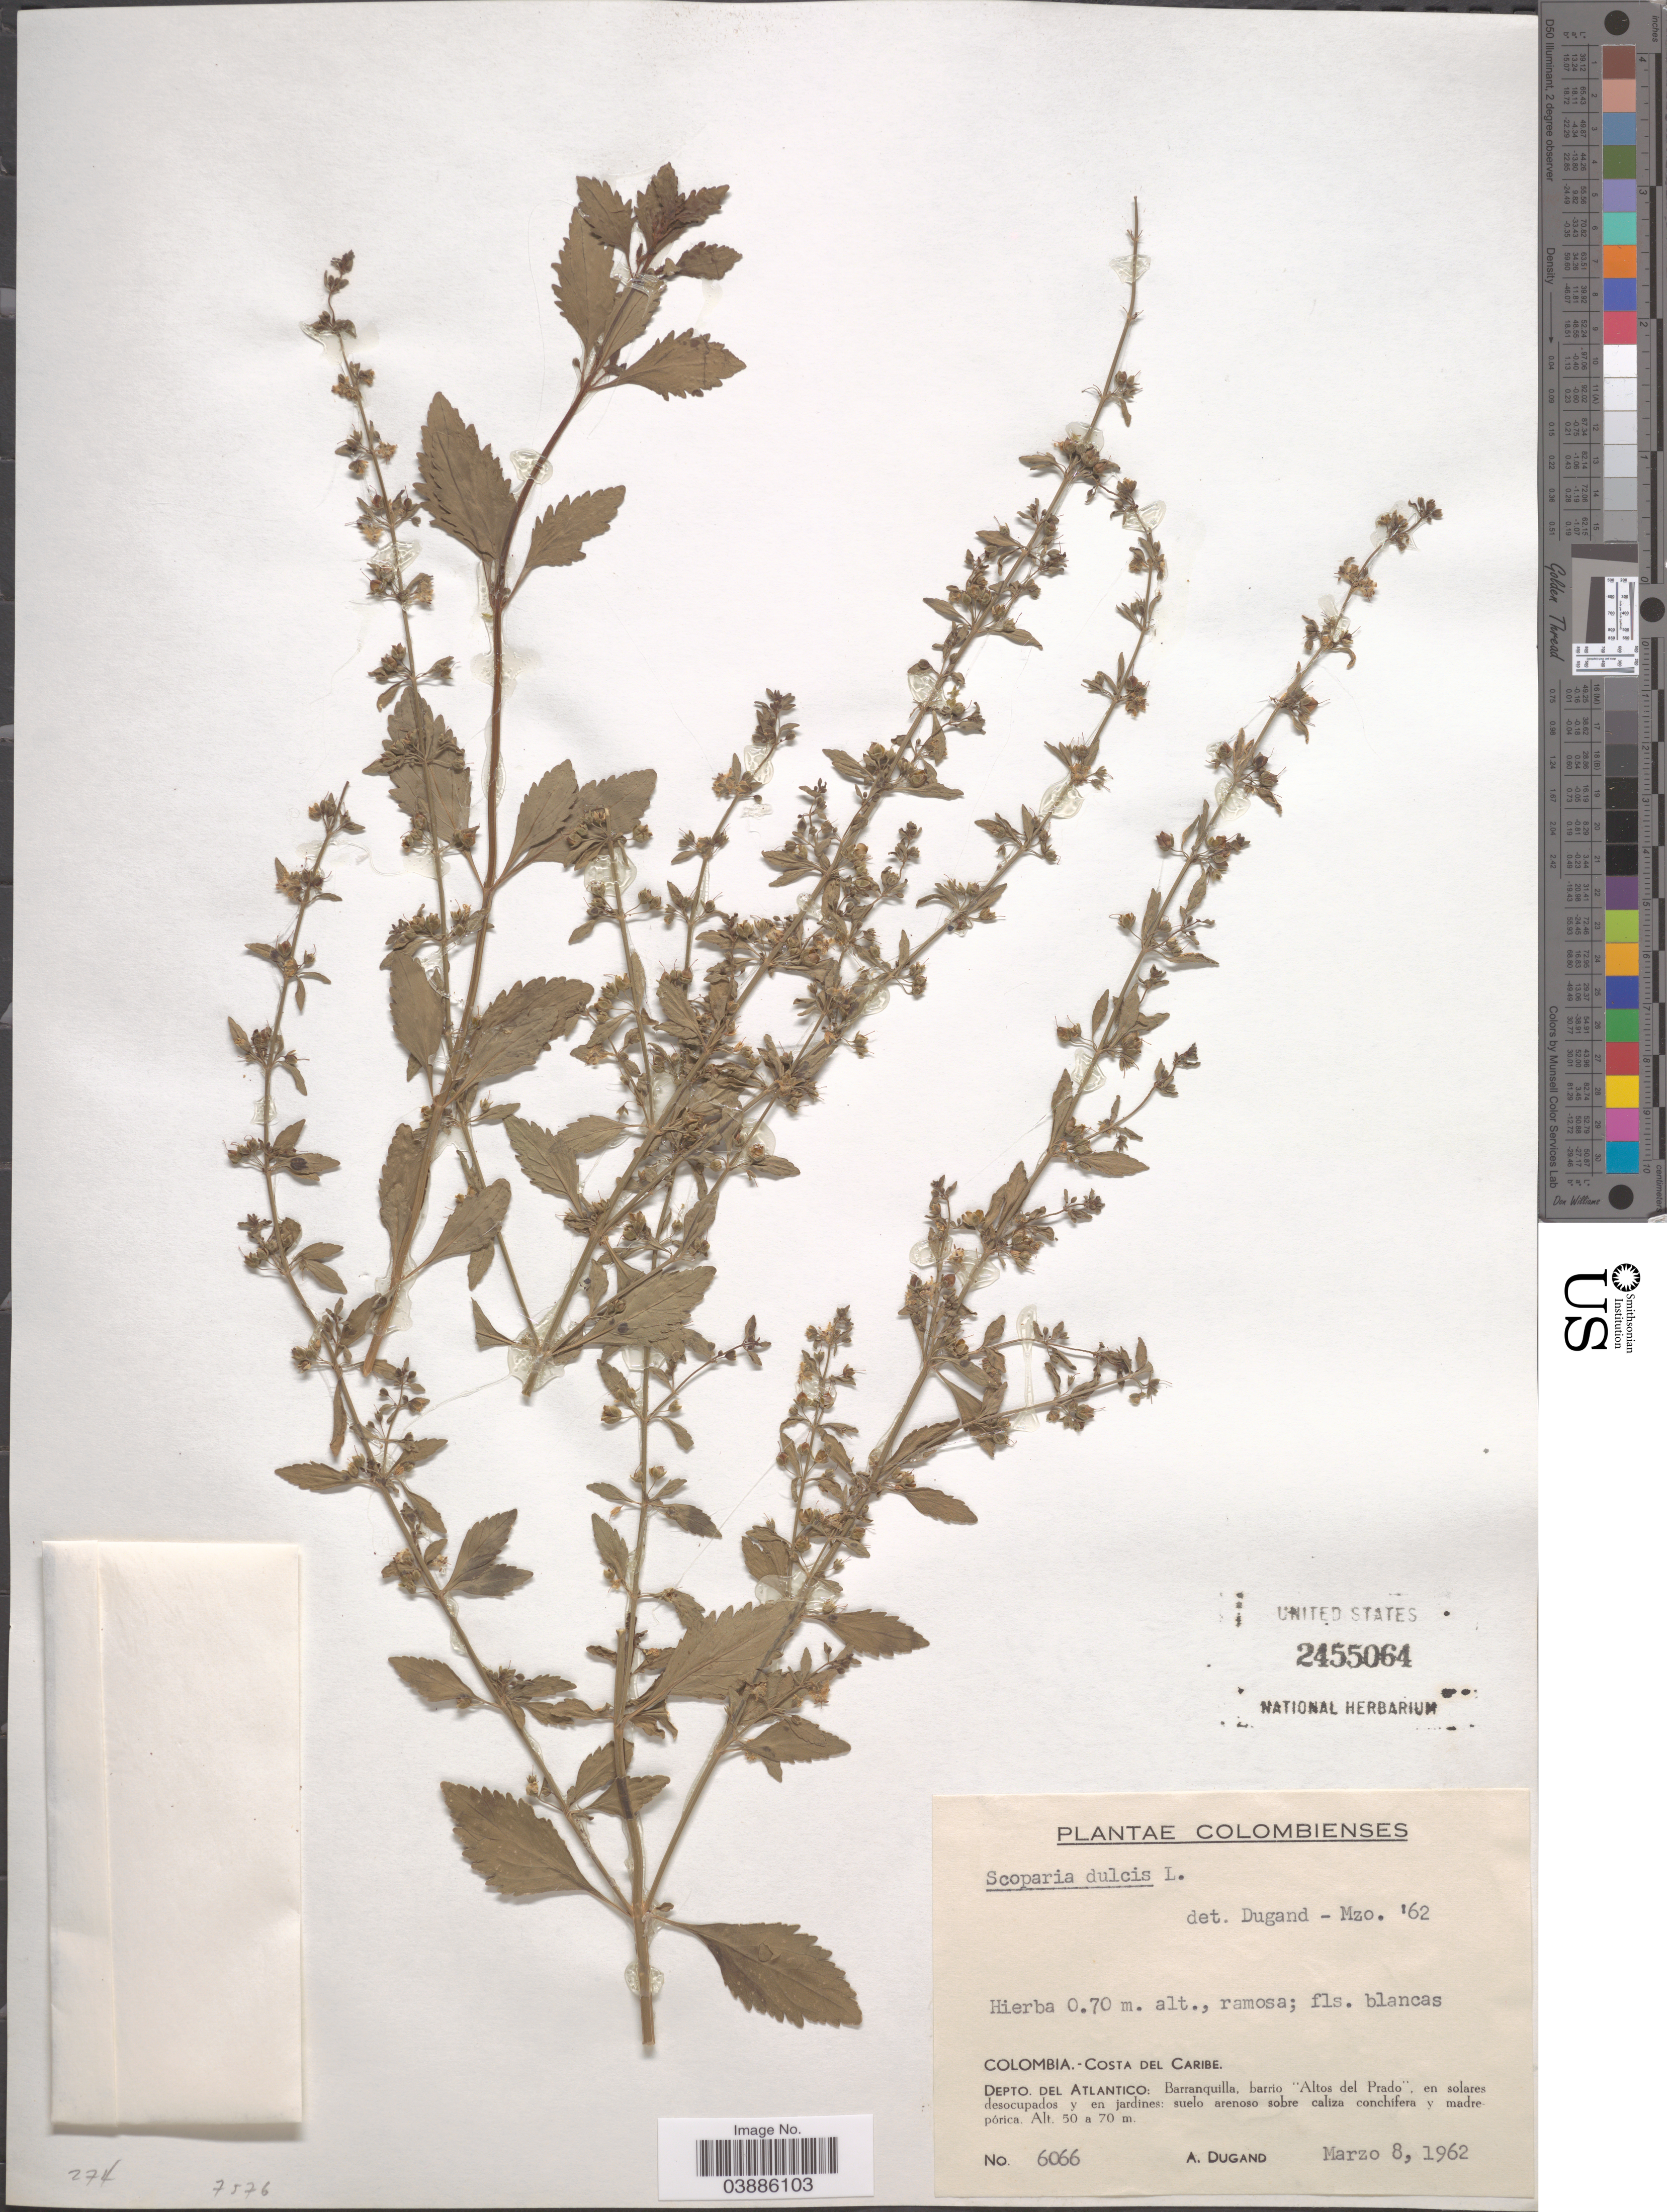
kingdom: Plantae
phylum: Tracheophyta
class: Magnoliopsida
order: Lamiales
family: Plantaginaceae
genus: Scoparia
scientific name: Scoparia dulcis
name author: L.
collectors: A. Dugand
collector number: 6066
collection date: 1962-03-08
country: Colombia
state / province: Atlántico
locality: Costa del Caribe. Depto. del Atlantico: Barranquilla, barrio "Altos del Prado".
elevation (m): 50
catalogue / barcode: US 2455064